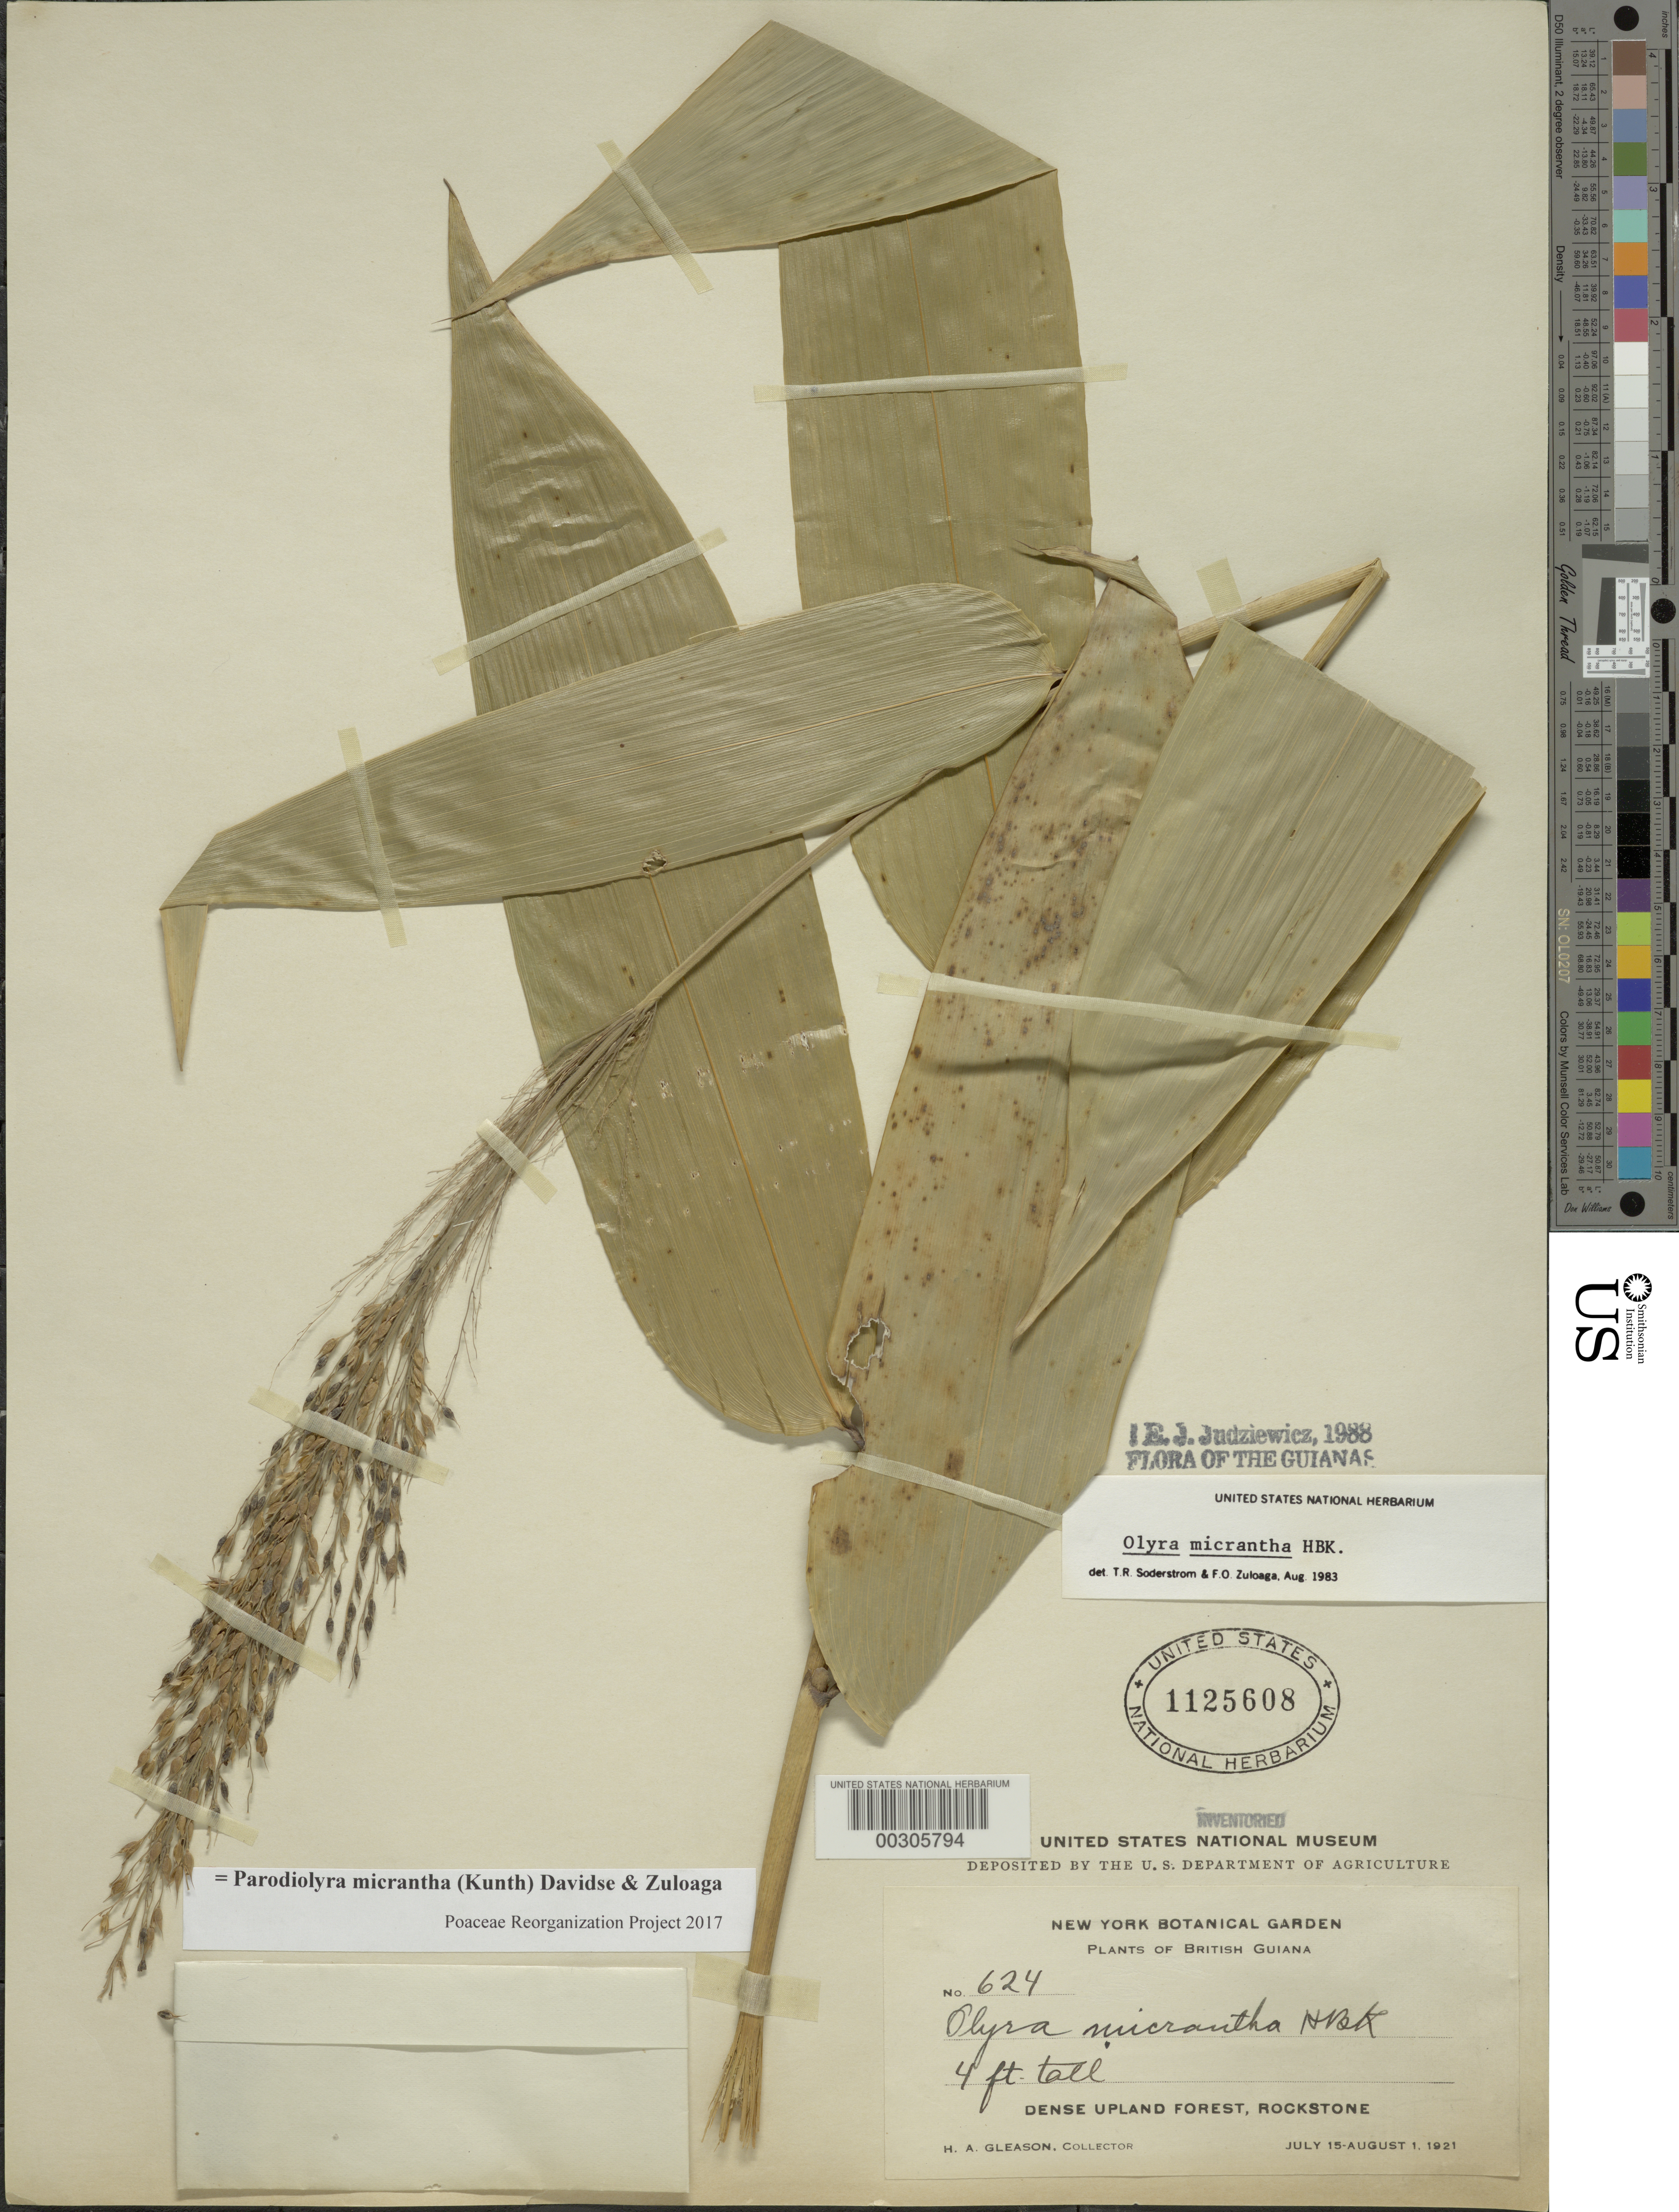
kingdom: Plantae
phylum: Tracheophyta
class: Liliopsida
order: Poales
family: Poaceae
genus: Parodiolyra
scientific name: Parodiolyra micrantha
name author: (Kunth) Davidse & Zuloaga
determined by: Poaceae Reorganization Project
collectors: H. A. Gleason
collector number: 624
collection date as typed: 15 Jul 1921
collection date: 1921-07-15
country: Guyana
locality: Rockstone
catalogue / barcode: US 1125608